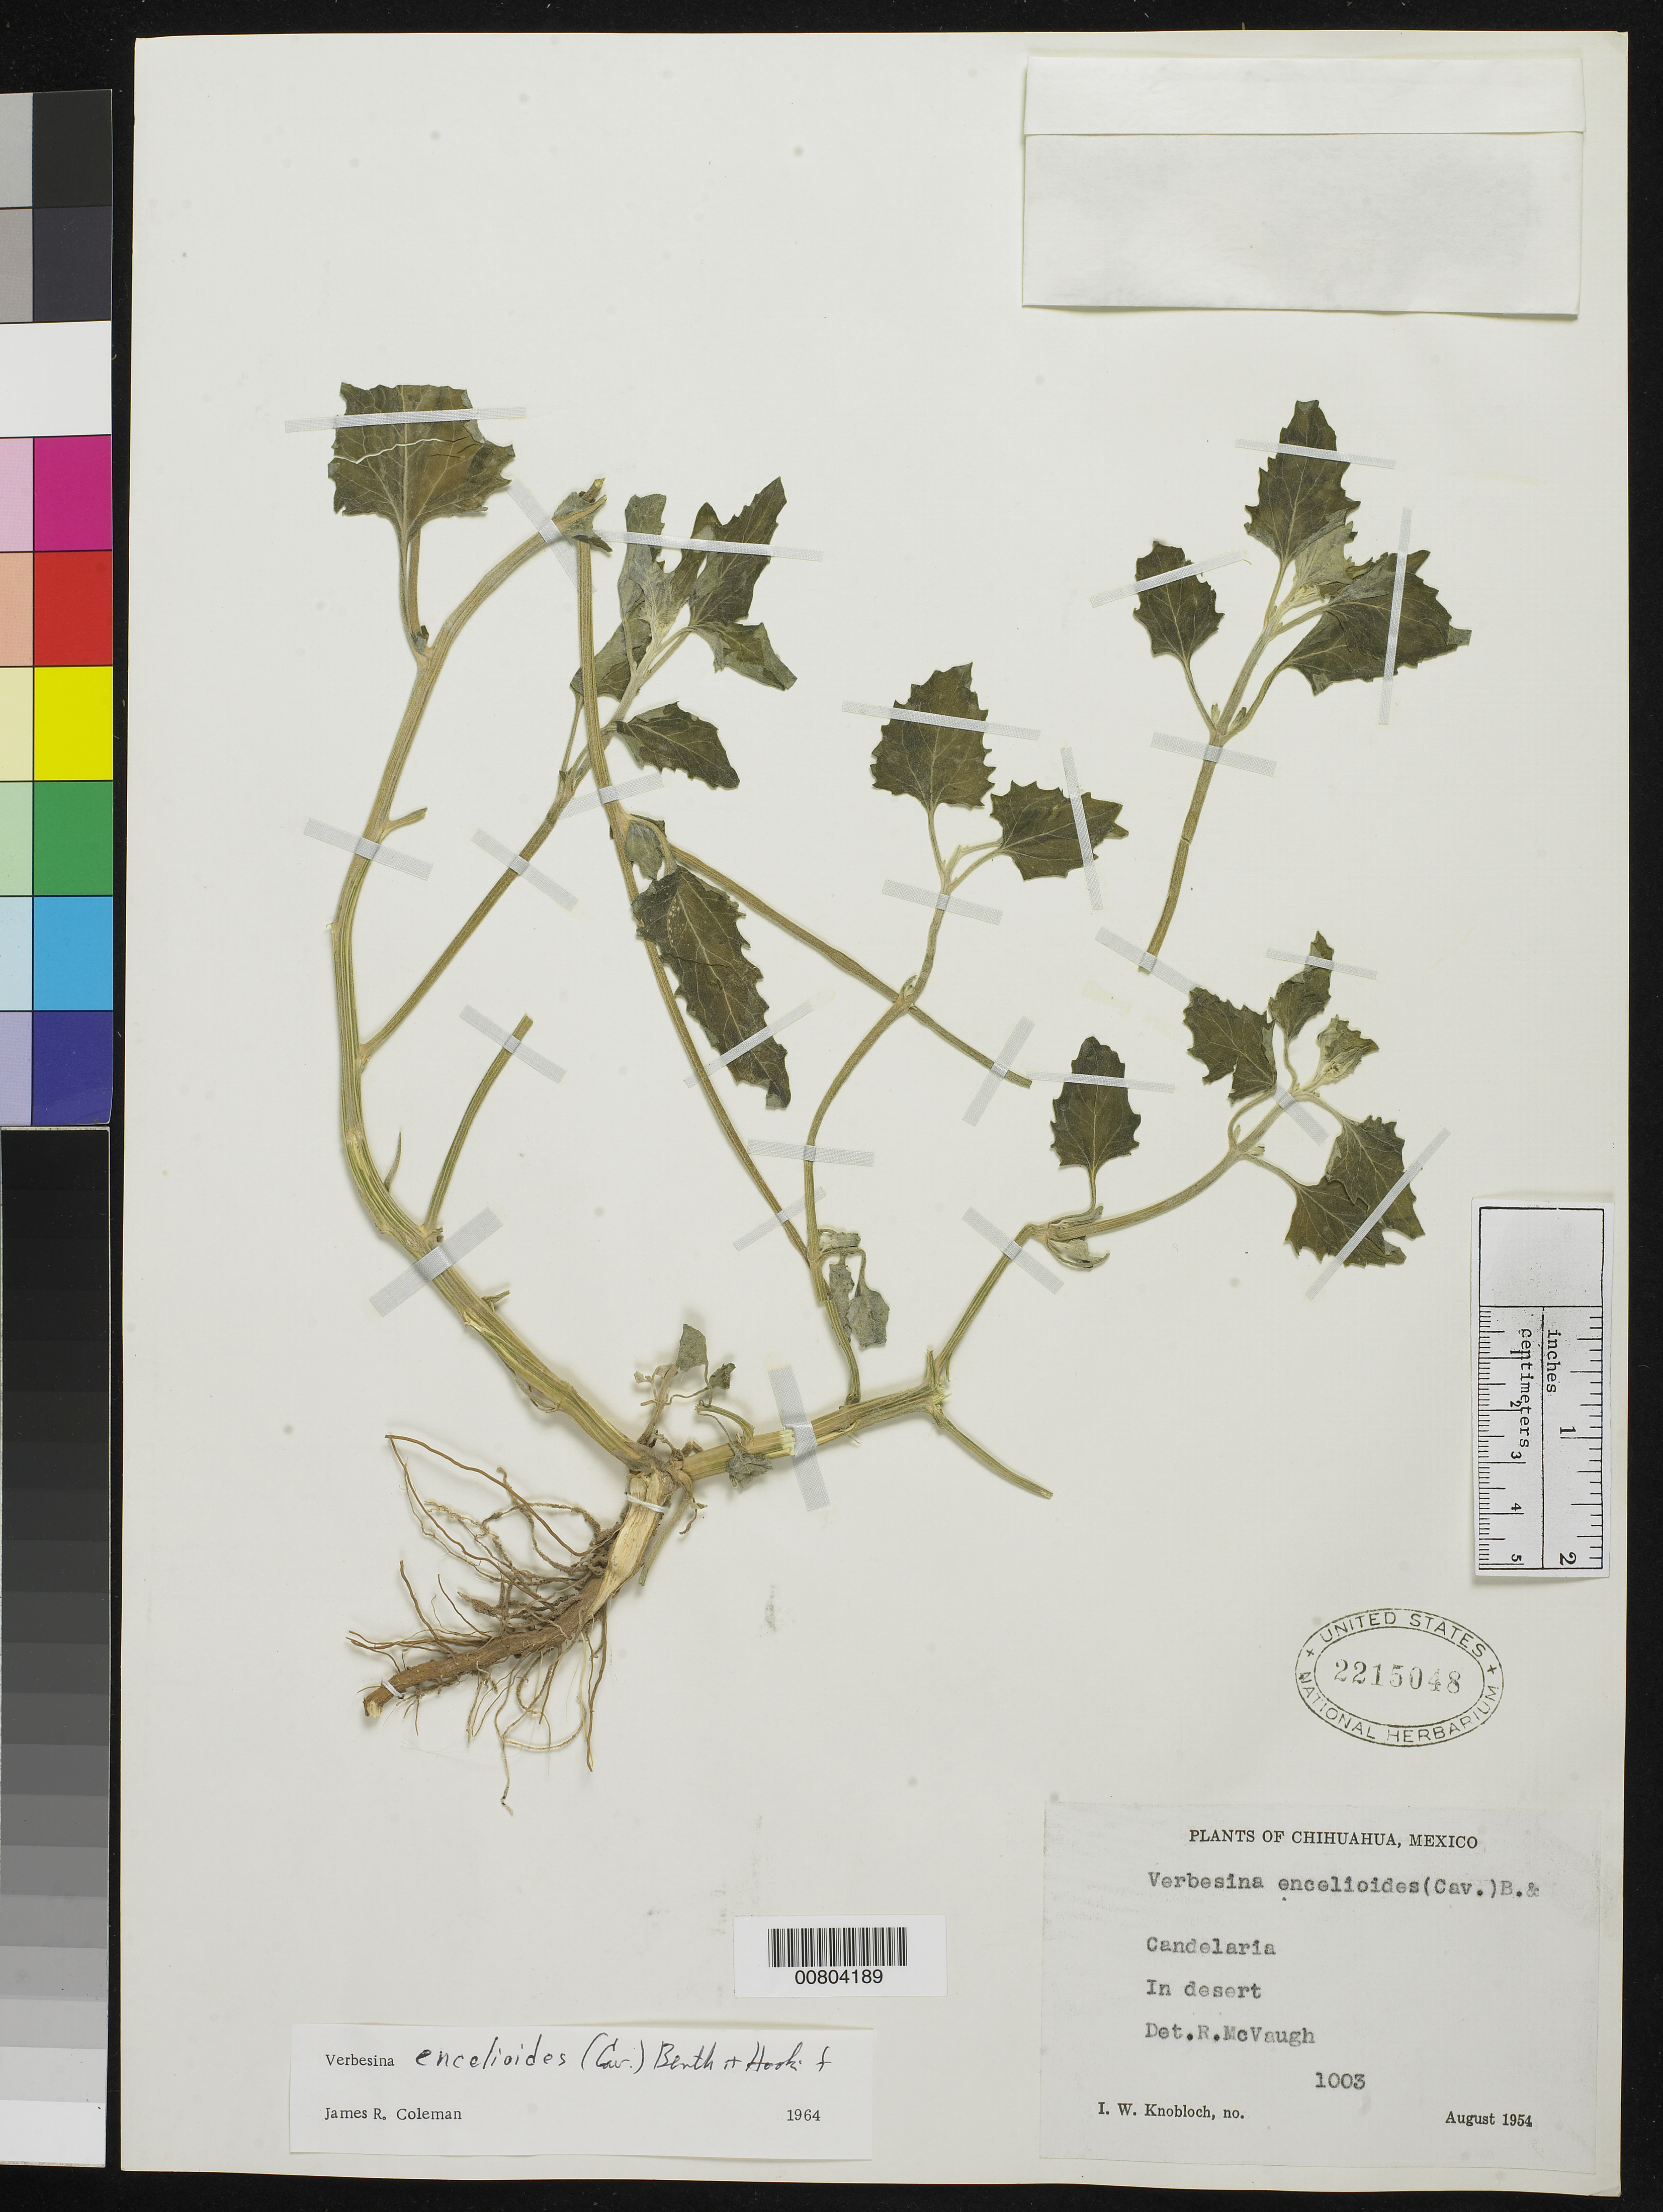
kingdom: Plantae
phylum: Tracheophyta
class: Magnoliopsida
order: Asterales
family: Asteraceae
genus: Verbesina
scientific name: Verbesina encelioides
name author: (Cav.) Benth. & Hook. ex A. Gray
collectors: I. W. Knobloch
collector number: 1003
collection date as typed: Aug 1954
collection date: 1954-08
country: Mexico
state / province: Chihuahua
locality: Candelaria, Chihuahua.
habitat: In desert.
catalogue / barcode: US 2215048